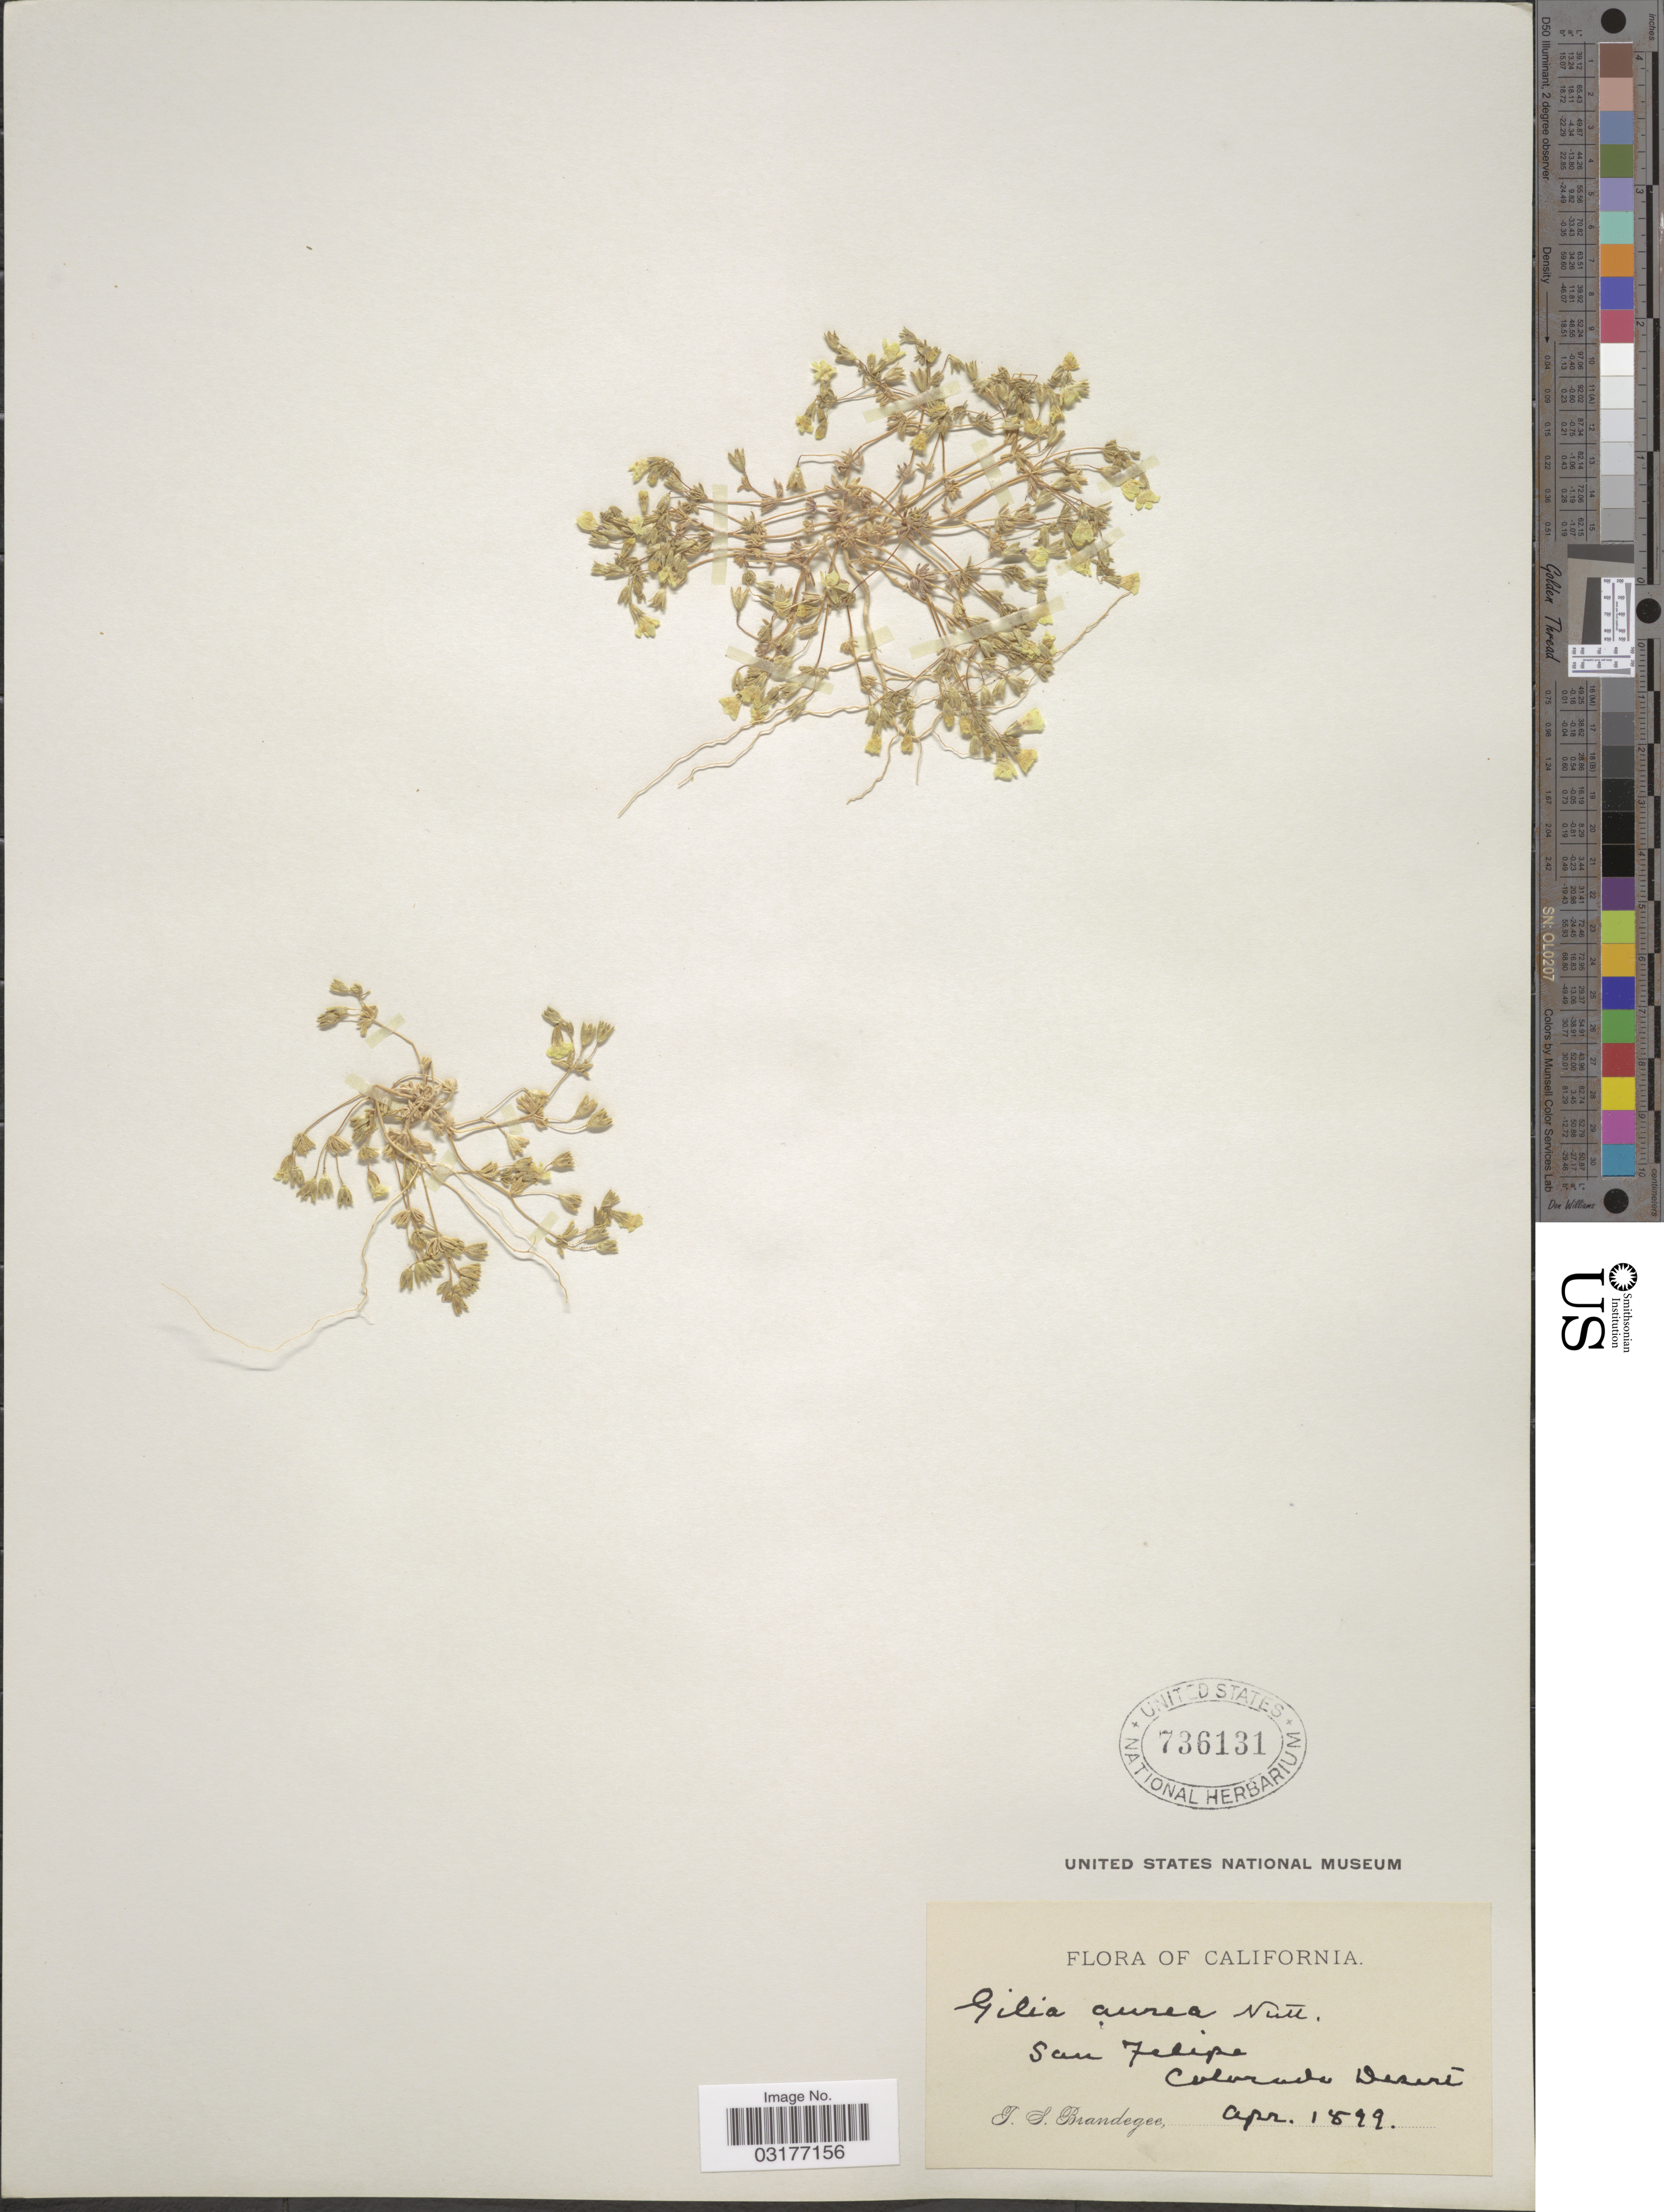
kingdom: Plantae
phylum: Tracheophyta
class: Magnoliopsida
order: Ericales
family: Polemoniaceae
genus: Leptosiphon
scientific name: Leptosiphon chrysanthus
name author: J.M. Porter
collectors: T. S. Brandegee (herbarium)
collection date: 1899-04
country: United States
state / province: California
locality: San Felipe. Colorado Desert.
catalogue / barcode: US 736131